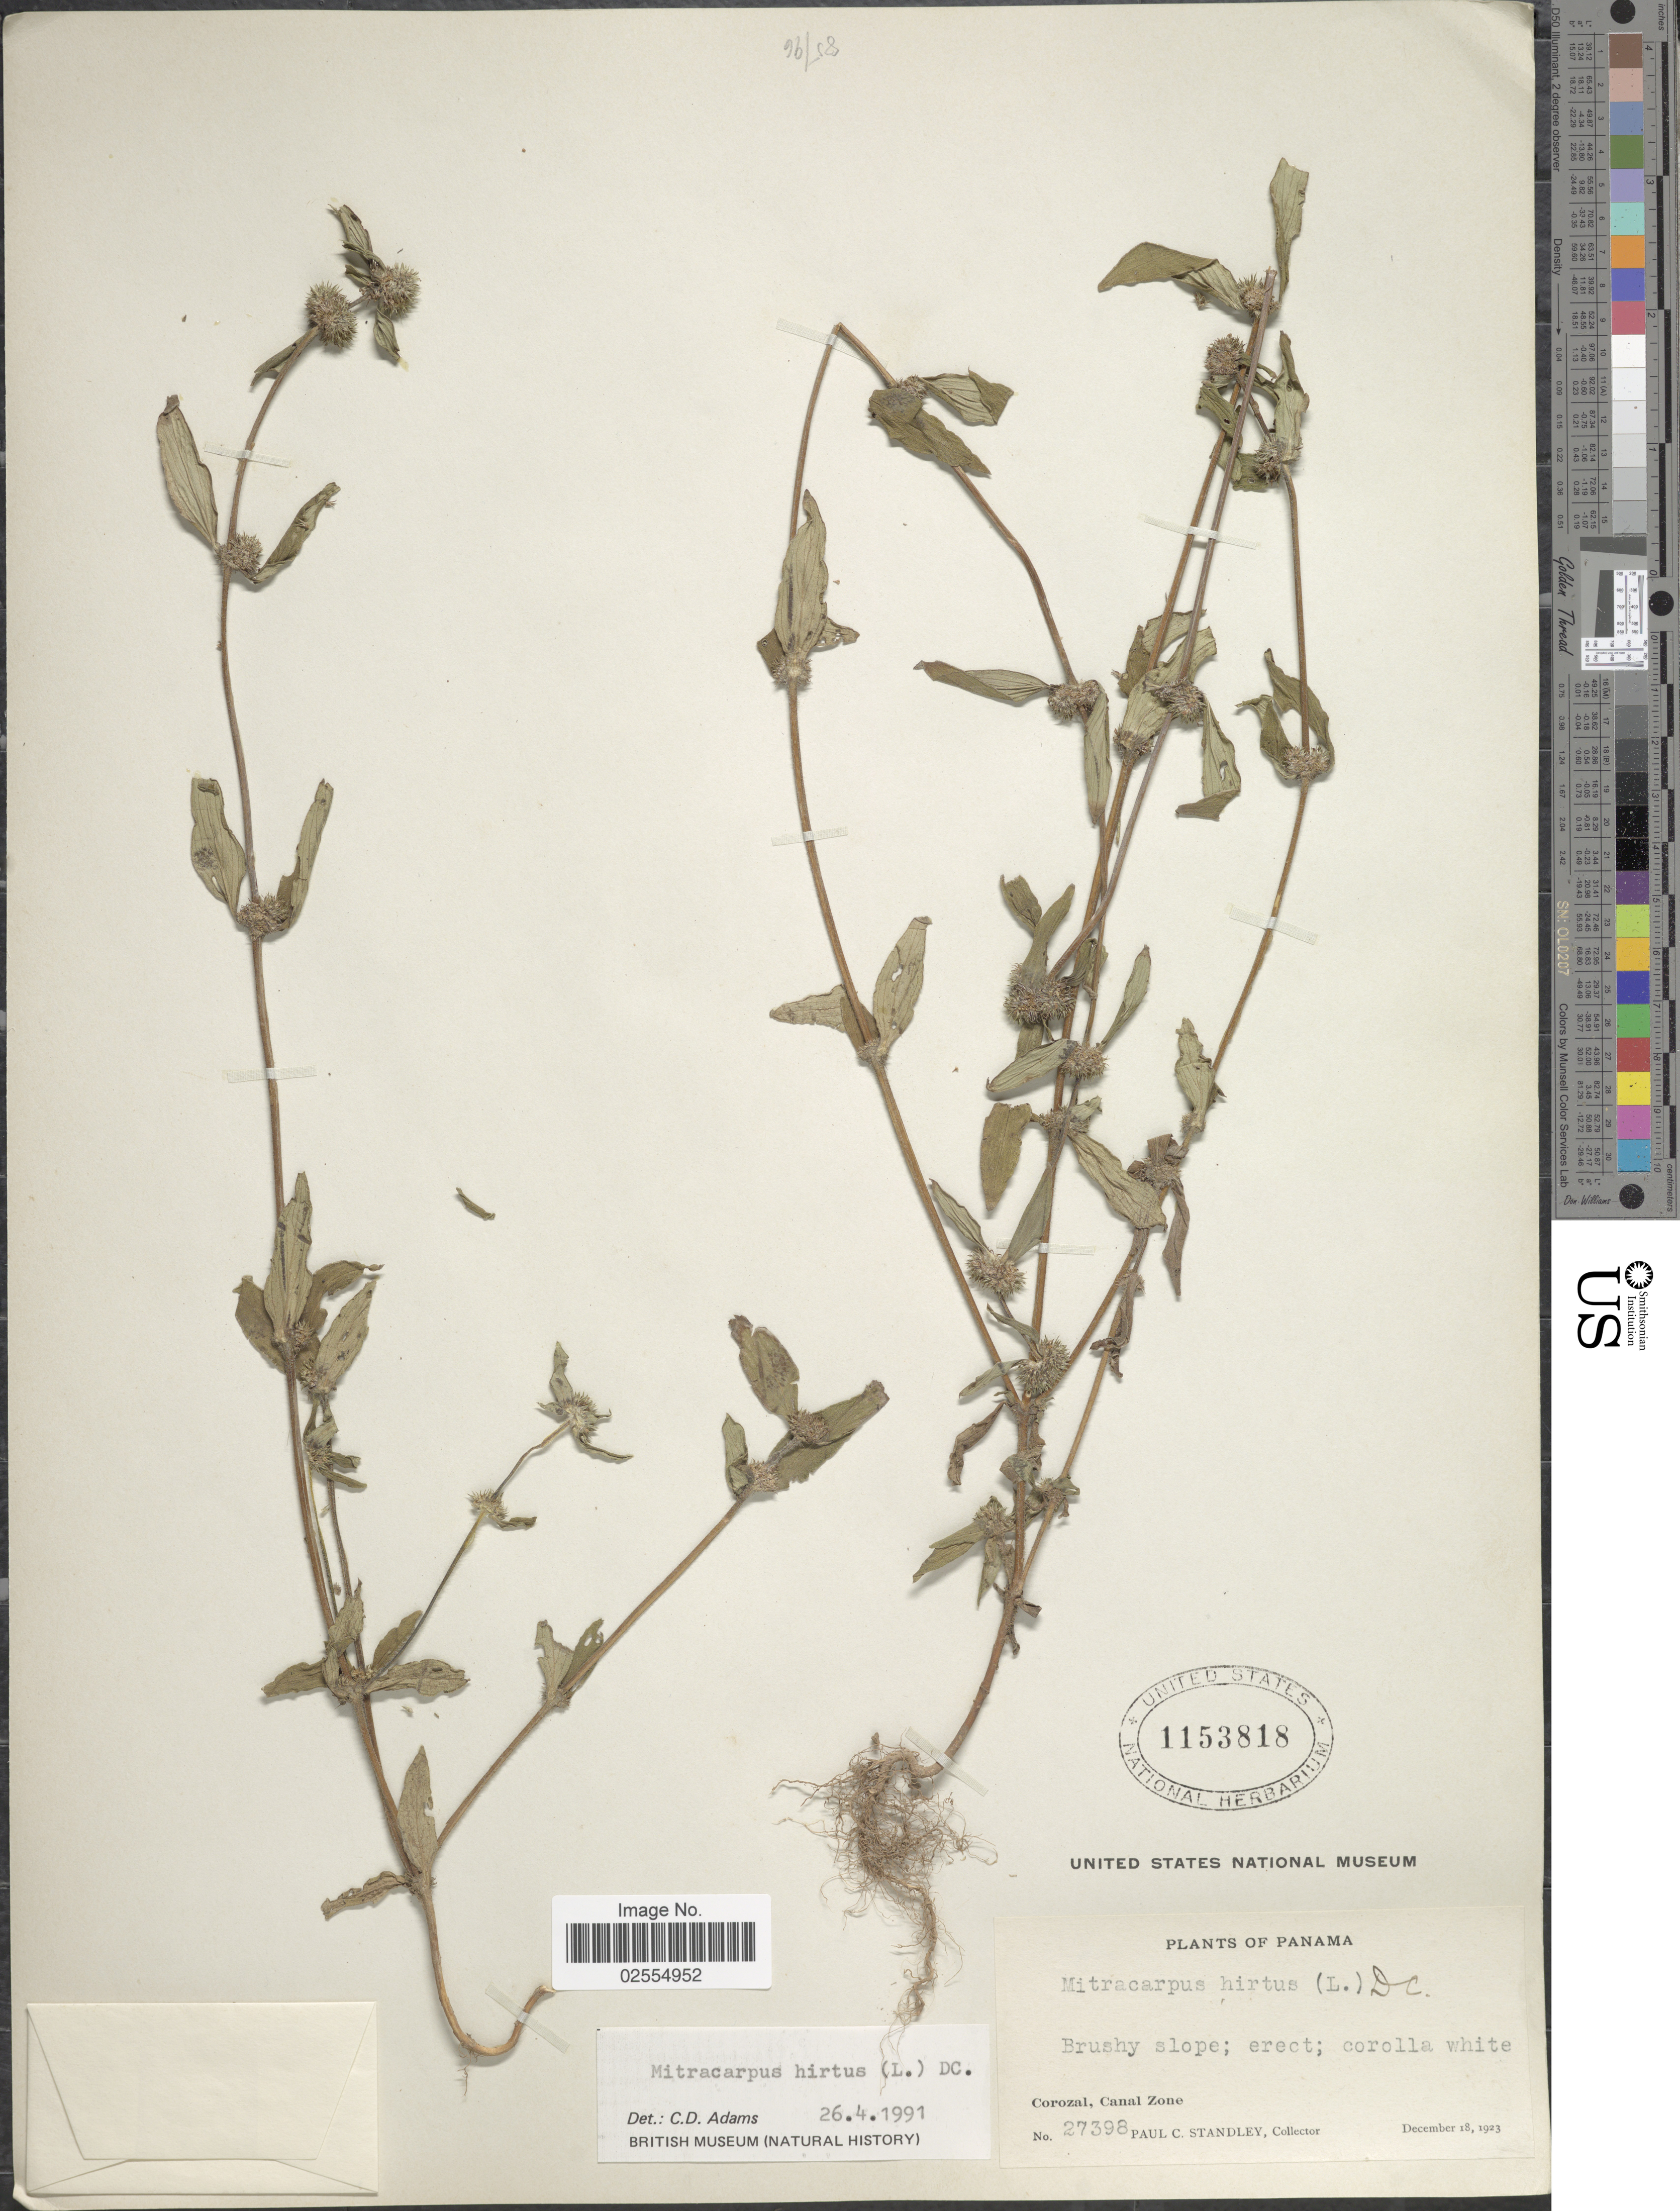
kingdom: Plantae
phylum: Tracheophyta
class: Magnoliopsida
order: Gentianales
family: Rubiaceae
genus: Mitracarpus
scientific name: Mitracarpus hirtus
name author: (L.) DC.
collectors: P. C. Standley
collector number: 27398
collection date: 1923-12-18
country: Panama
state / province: Colón / Panamá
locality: Corozal, Canal Zone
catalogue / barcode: US 1153818